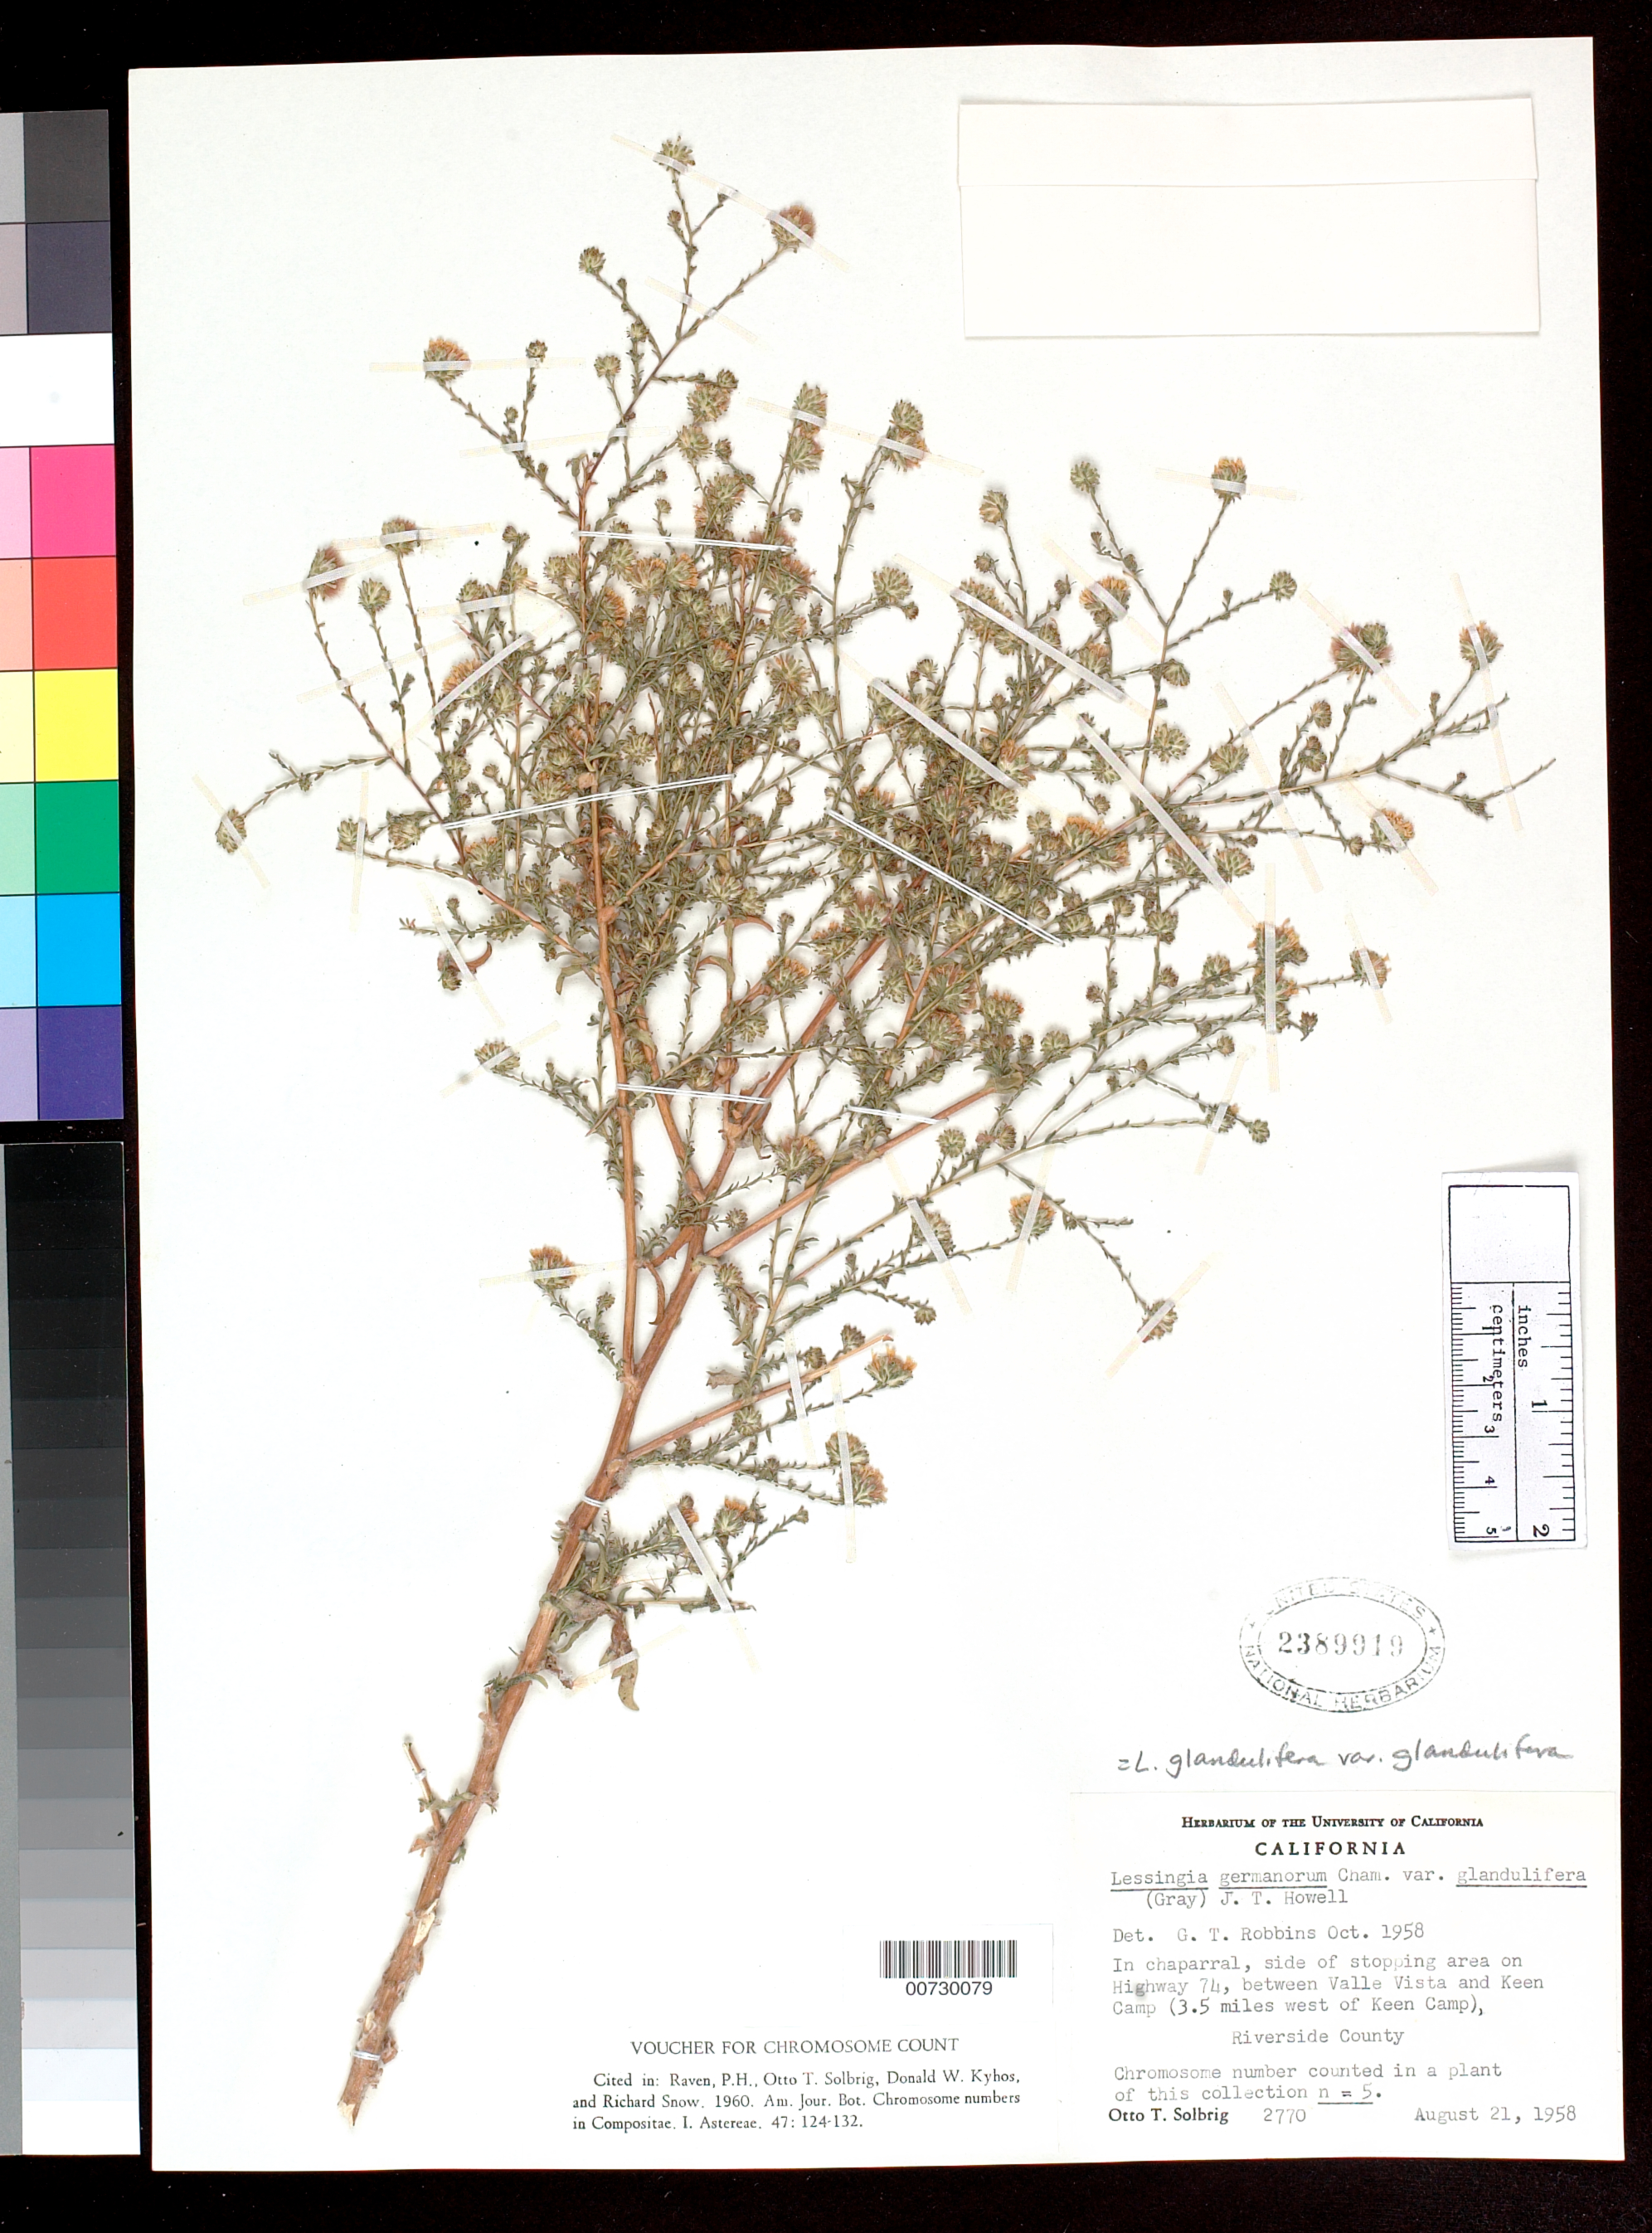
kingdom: Plantae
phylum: Tracheophyta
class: Magnoliopsida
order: Asterales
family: Asteraceae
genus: Lessingia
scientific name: Lessingia glandulifera var. glandulifera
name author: (A. Gray) J.T. Howell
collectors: O. T. Solbrig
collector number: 2770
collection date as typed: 21 Aug 1958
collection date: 1958-08-21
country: United States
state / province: California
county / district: Riverside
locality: In chaparral, side of stopping area on Highway 74, between Valle Vista and Keen Camp. (3.5 miles west of Keen Camp).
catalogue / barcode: US 2389919